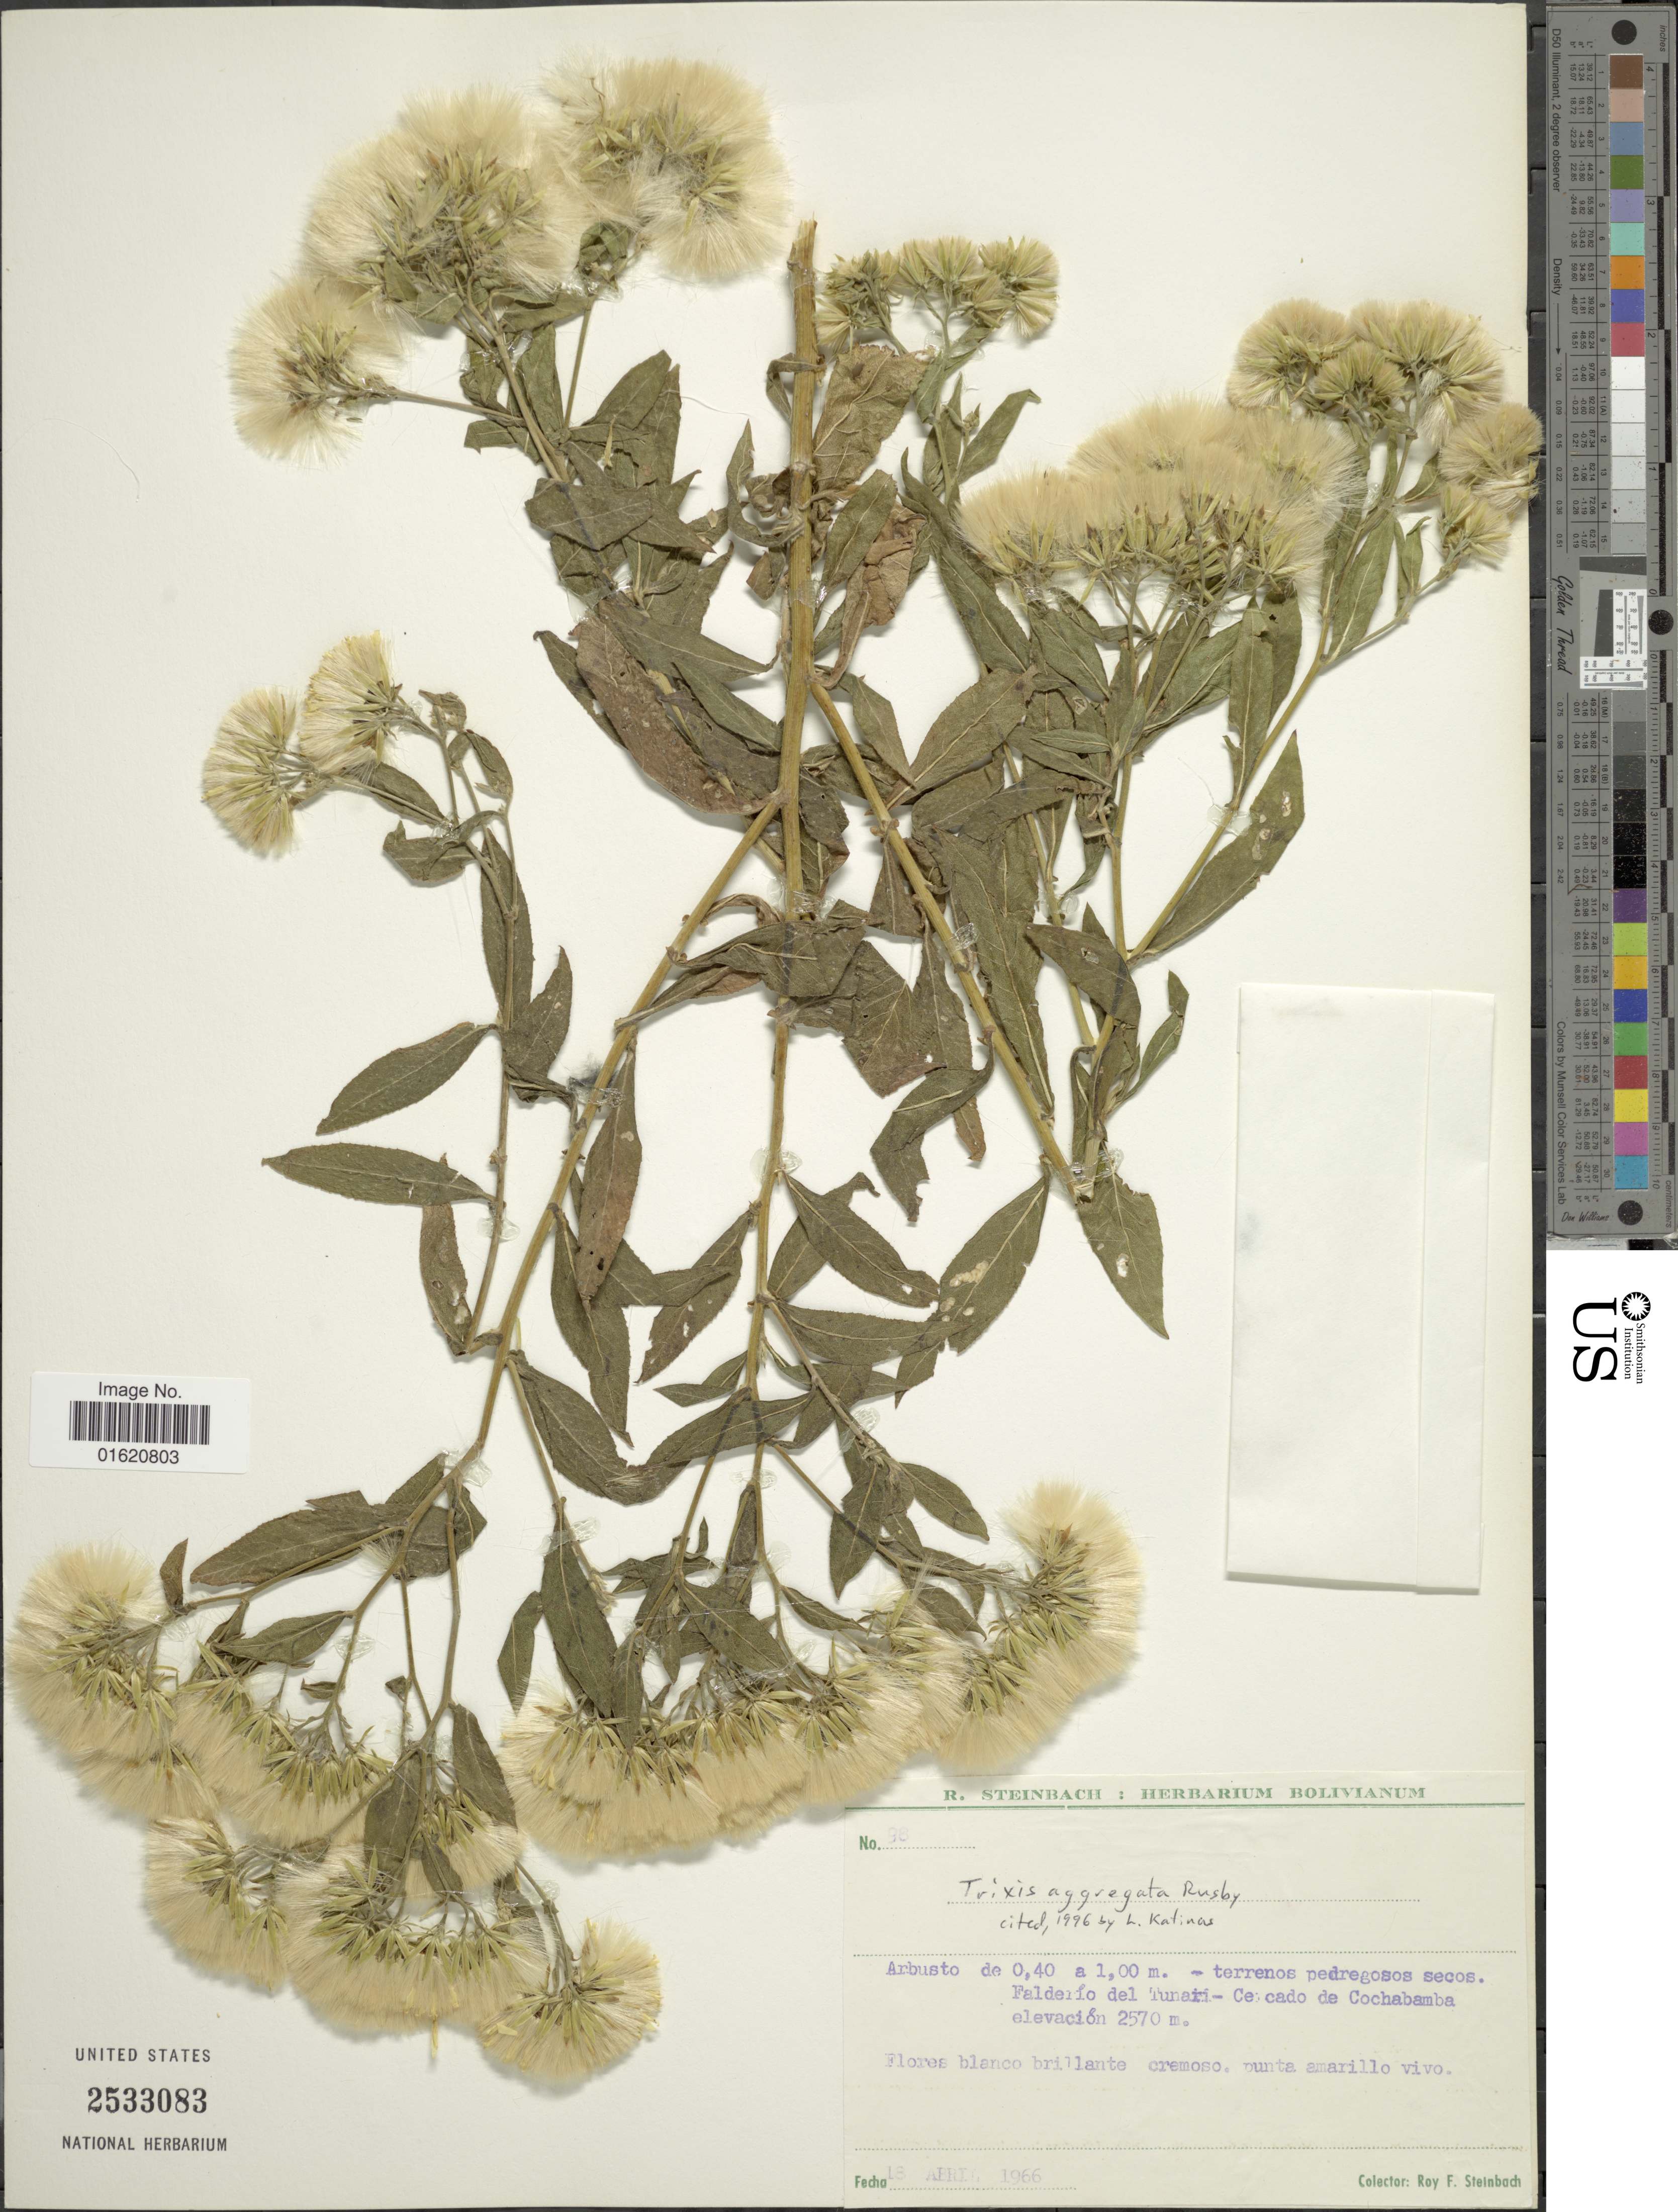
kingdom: Plantae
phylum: Tracheophyta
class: Magnoliopsida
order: Asterales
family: Asteraceae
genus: Trixis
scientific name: Trixis aggregata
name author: Rusby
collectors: R. F. Steinbach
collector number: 98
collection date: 1966-04-18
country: Bolivia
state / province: Cochabamba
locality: Falderío del Tunari, Cercado de Cochabamba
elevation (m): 2570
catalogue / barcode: US 2533083